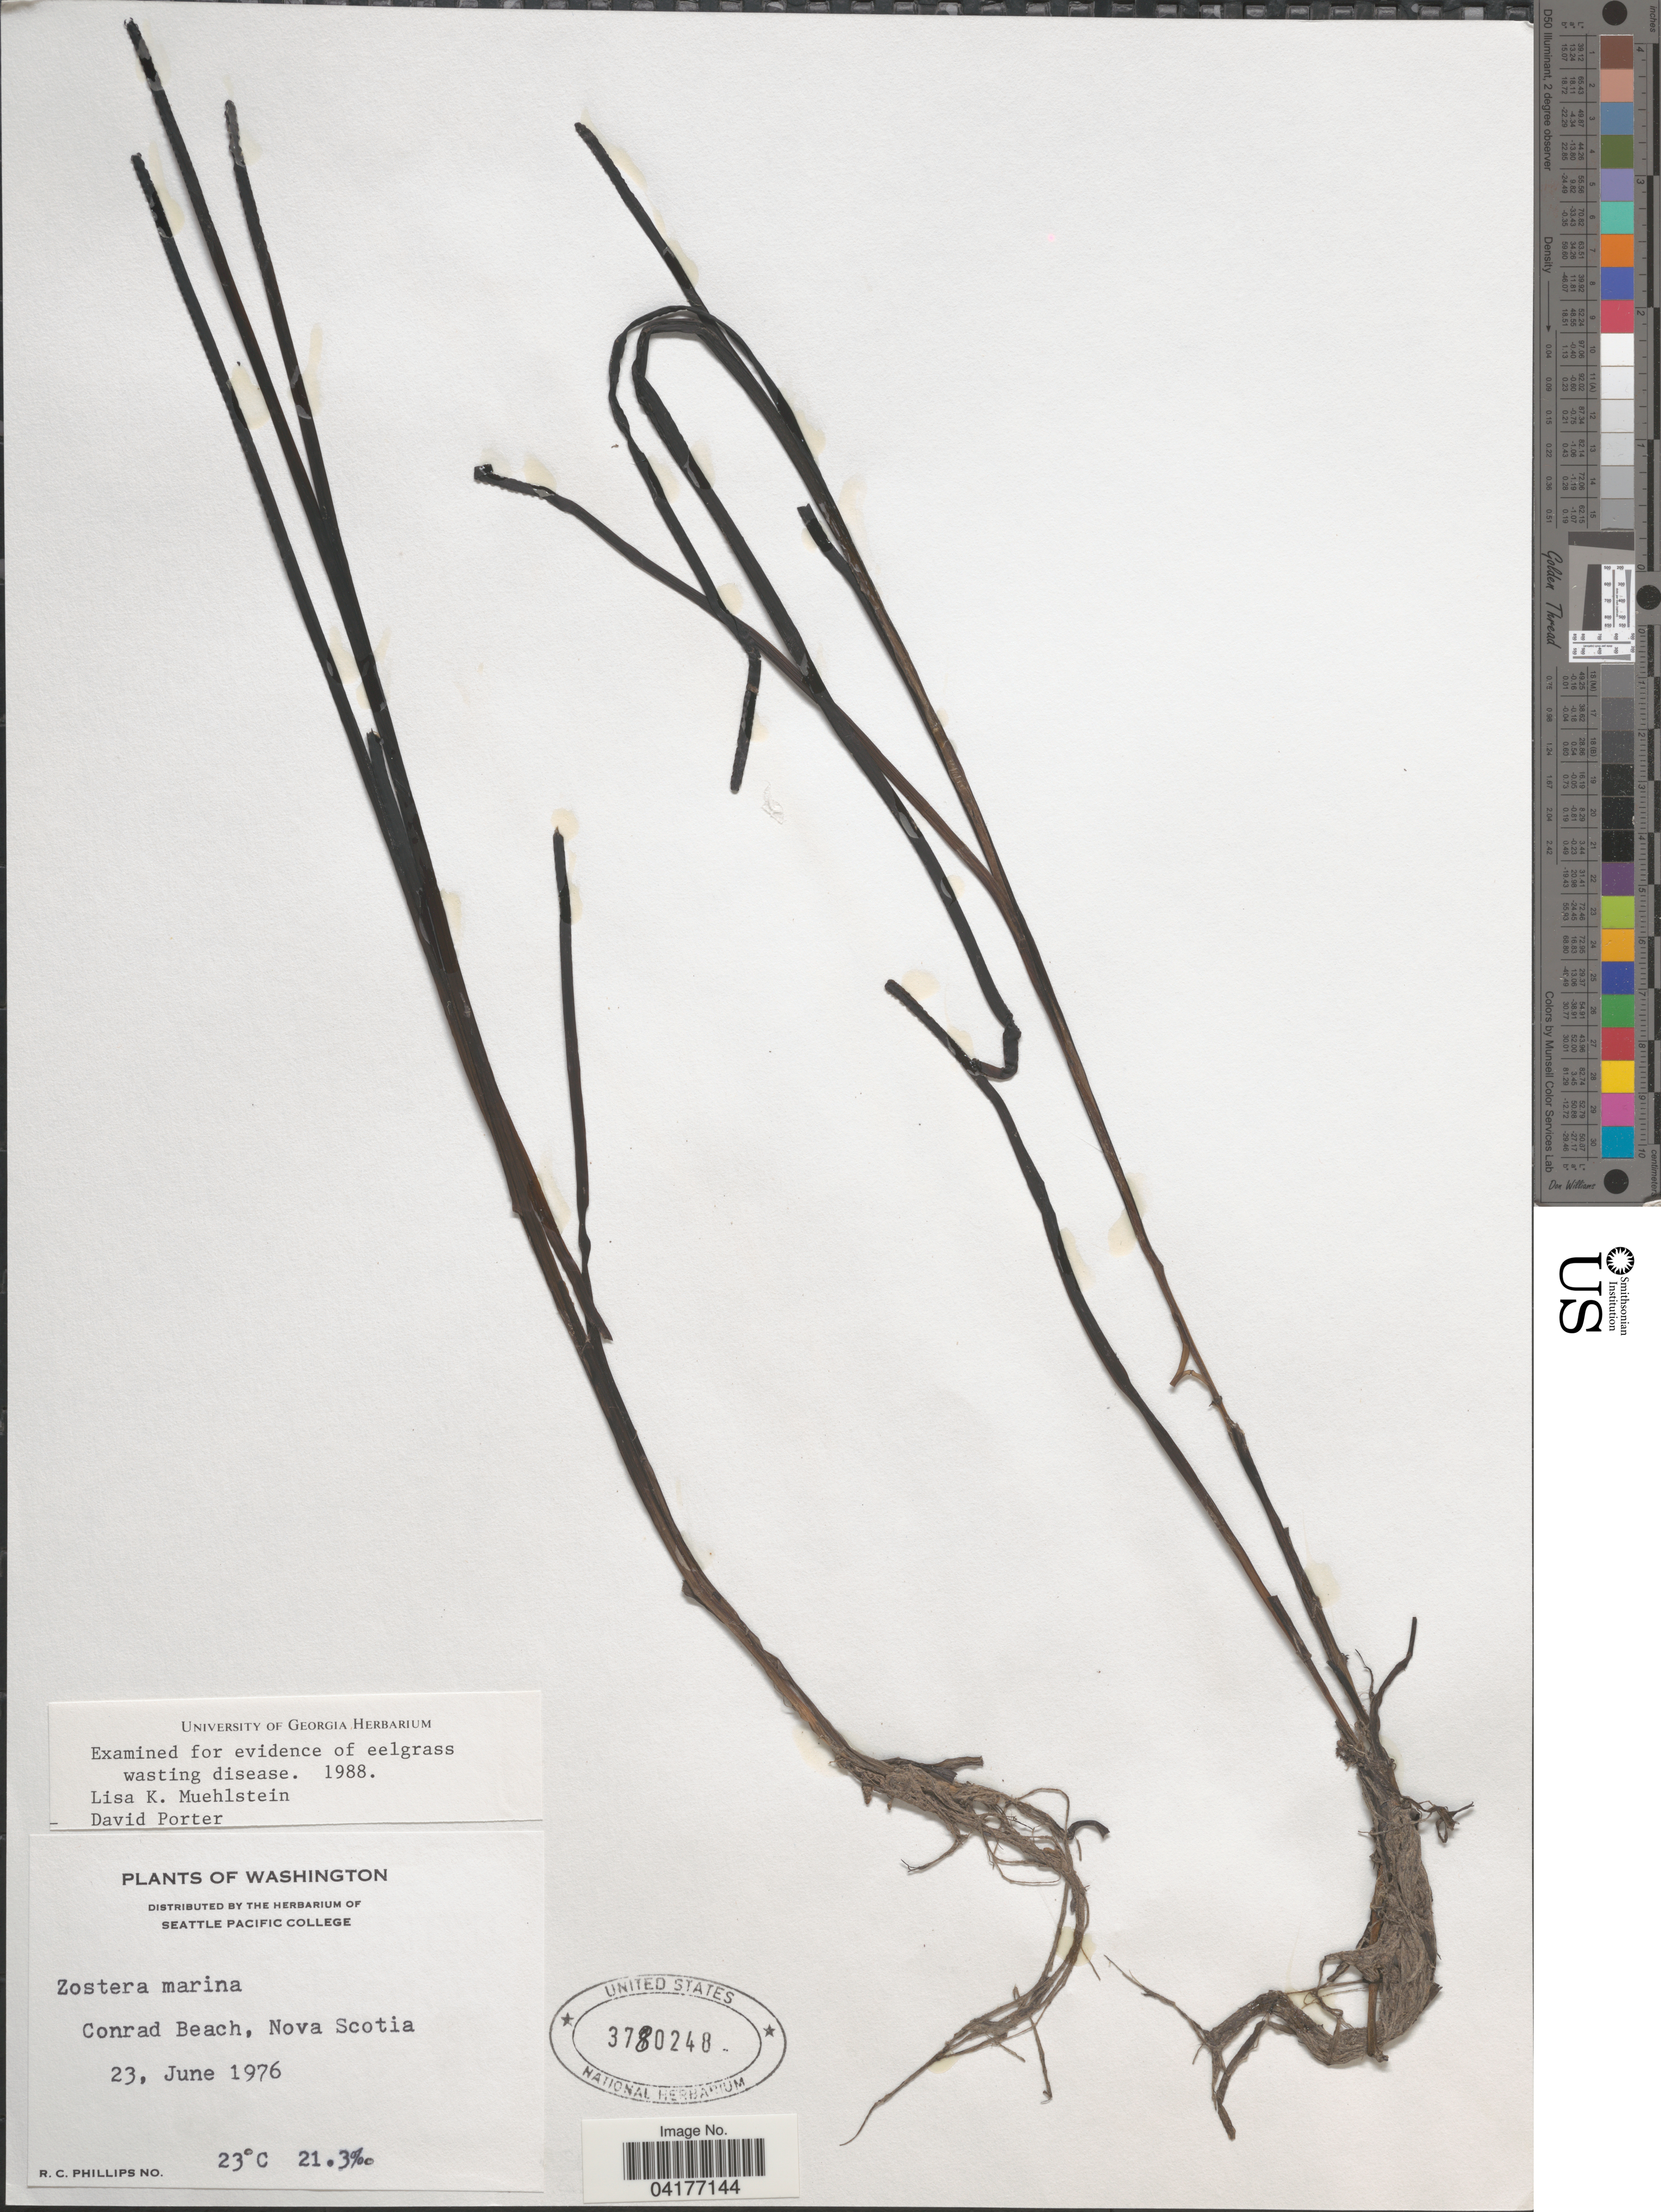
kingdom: Plantae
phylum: Tracheophyta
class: Liliopsida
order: Alismatales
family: Zosteraceae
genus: Zostera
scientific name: Zostera marina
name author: L.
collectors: R. C. Phillips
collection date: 1976-06-23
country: Canada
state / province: Nova Scotia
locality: Conrad Beach.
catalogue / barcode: US 3780248